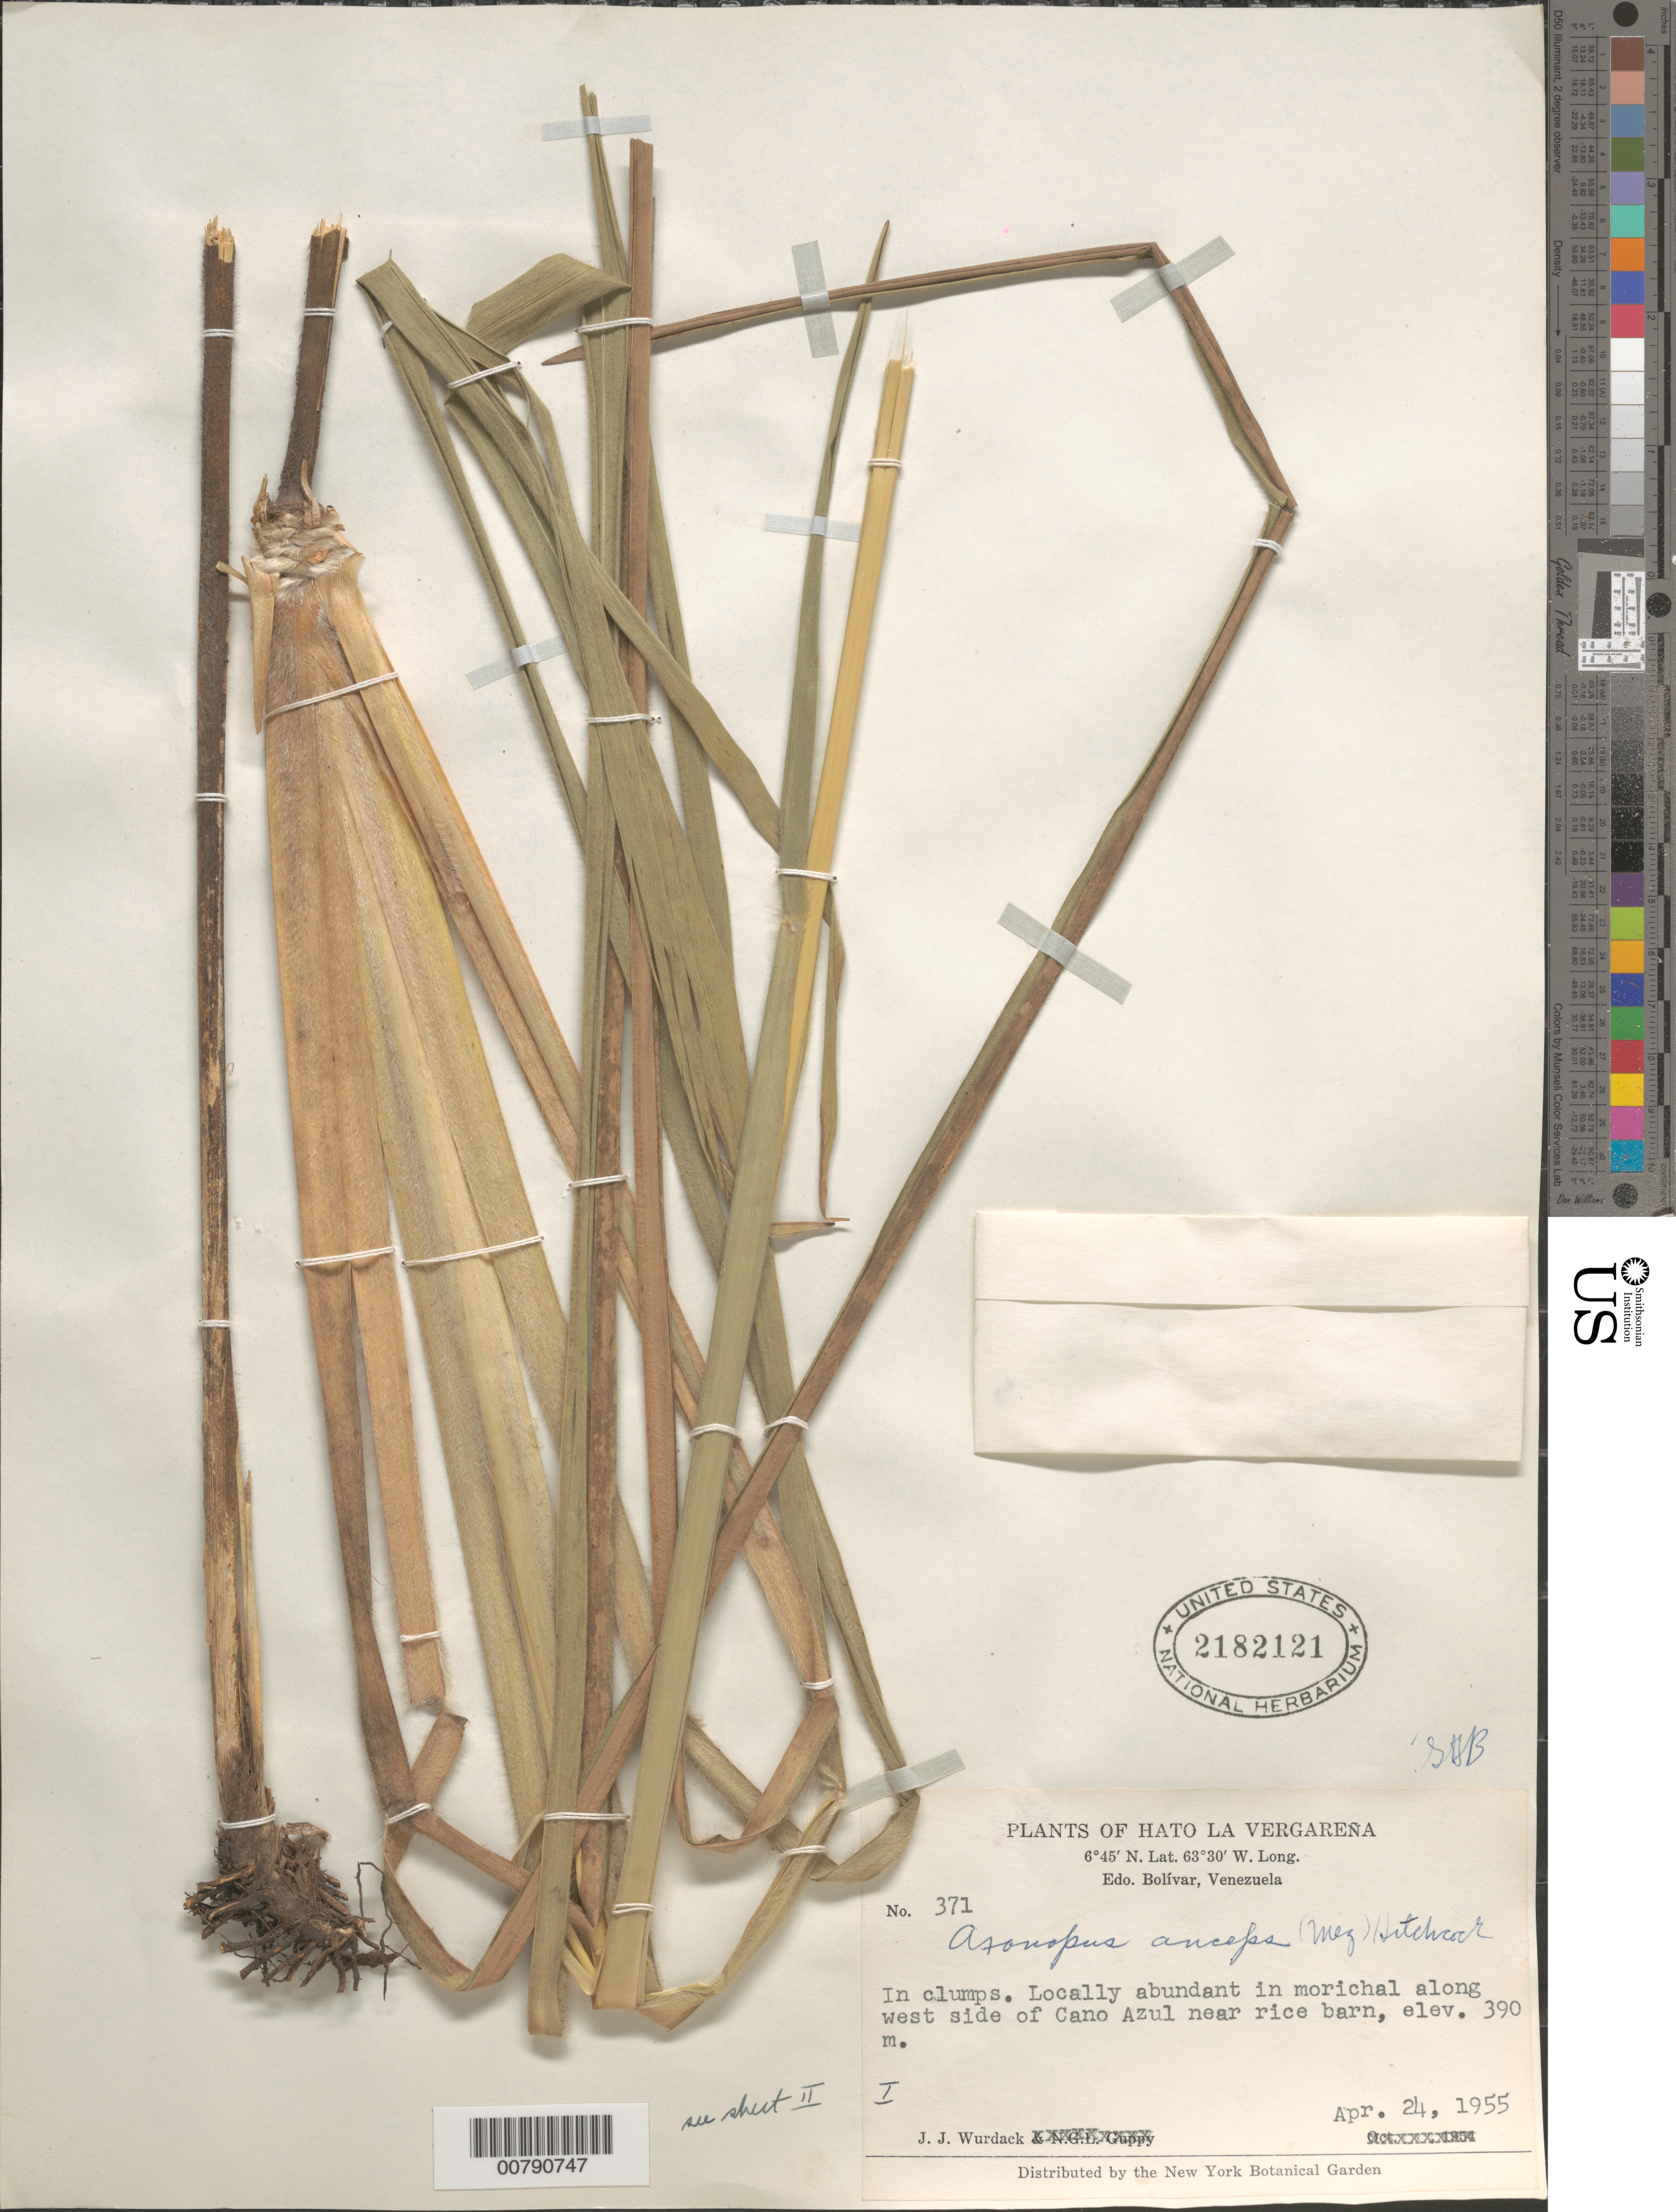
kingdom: Plantae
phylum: Tracheophyta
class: Liliopsida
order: Poales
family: Poaceae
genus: Axonopus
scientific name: Axonopus anceps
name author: (Mez) Hitchc.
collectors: J. J. Wurdack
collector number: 371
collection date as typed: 24-Apr-55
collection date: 1955-04-24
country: Venezuela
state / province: Bolívar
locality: Caño Azul, W side, near rice barn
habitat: Morichals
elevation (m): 390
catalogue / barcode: US 2182121